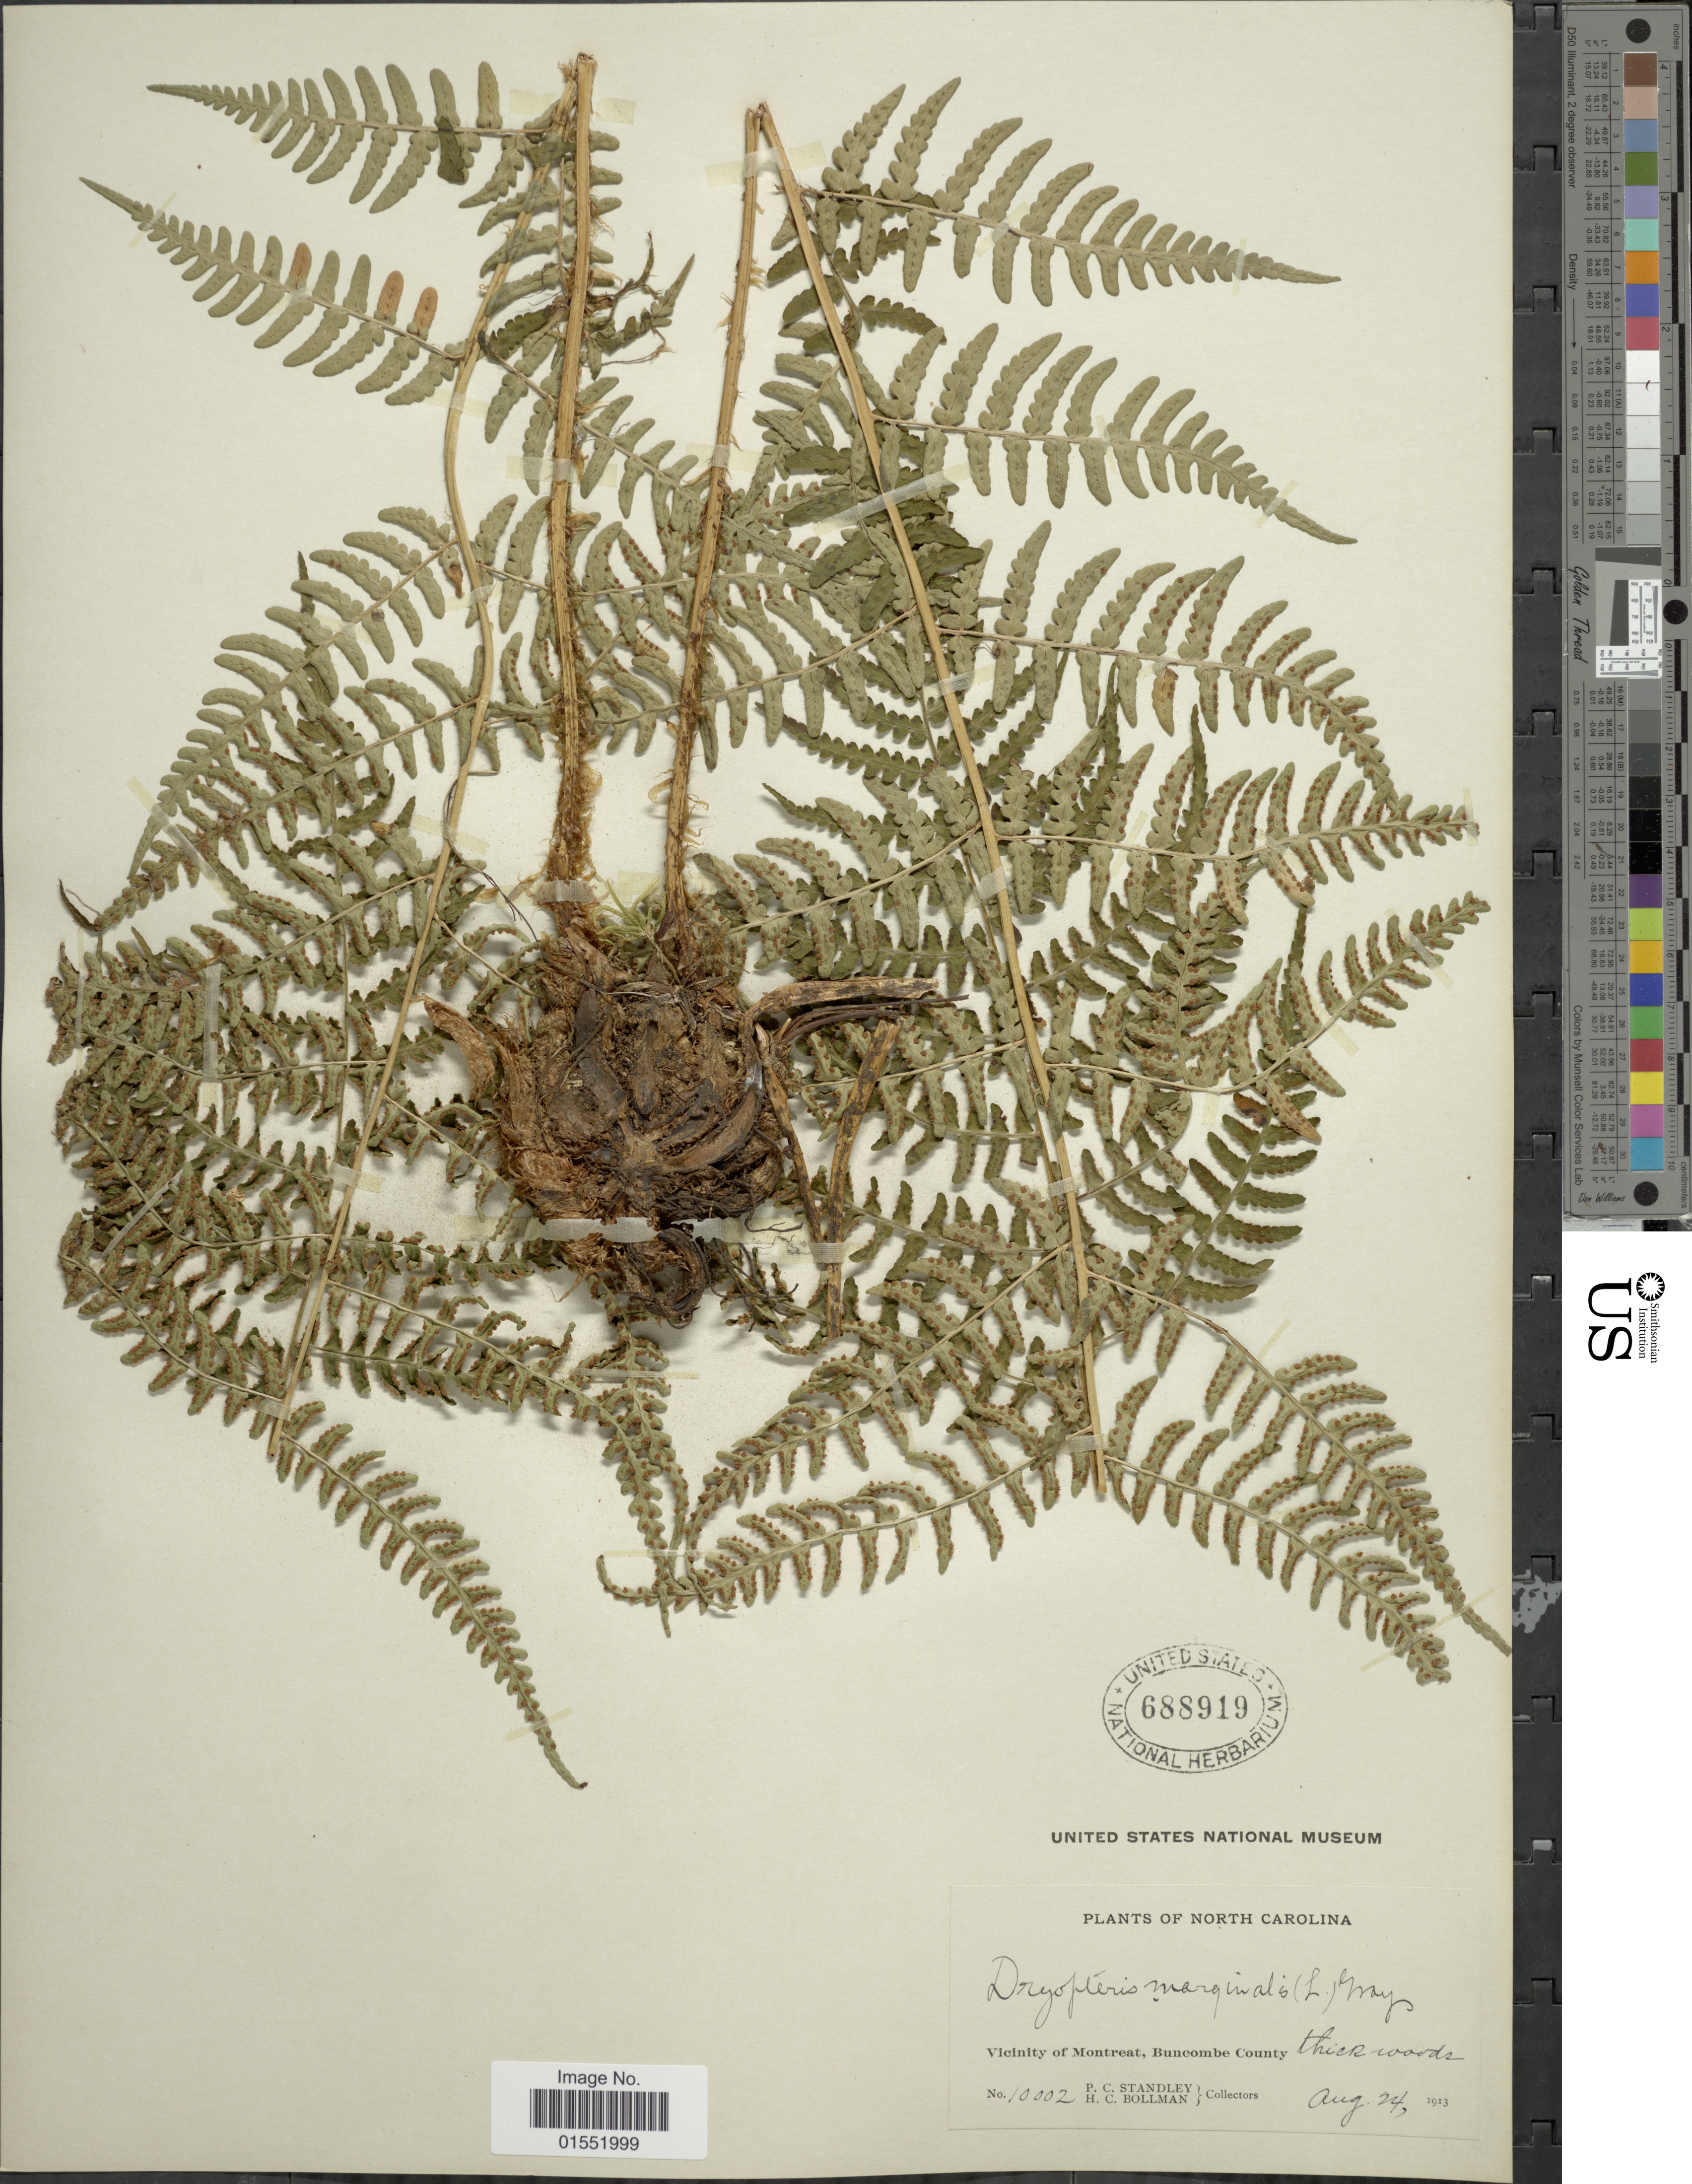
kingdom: Plantae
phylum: Tracheophyta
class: Polypodiopsida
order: Polypodiales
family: Dryopteridaceae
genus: Dryopteris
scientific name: Dryopteris marginalis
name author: (L.) A. Gray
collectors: P. C. Standley & H. C. Bollman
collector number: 10002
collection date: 1913-08-24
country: United States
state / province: North Carolina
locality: Vicinity of Montreat, Buncombe County. Thick woods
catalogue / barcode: US 688919